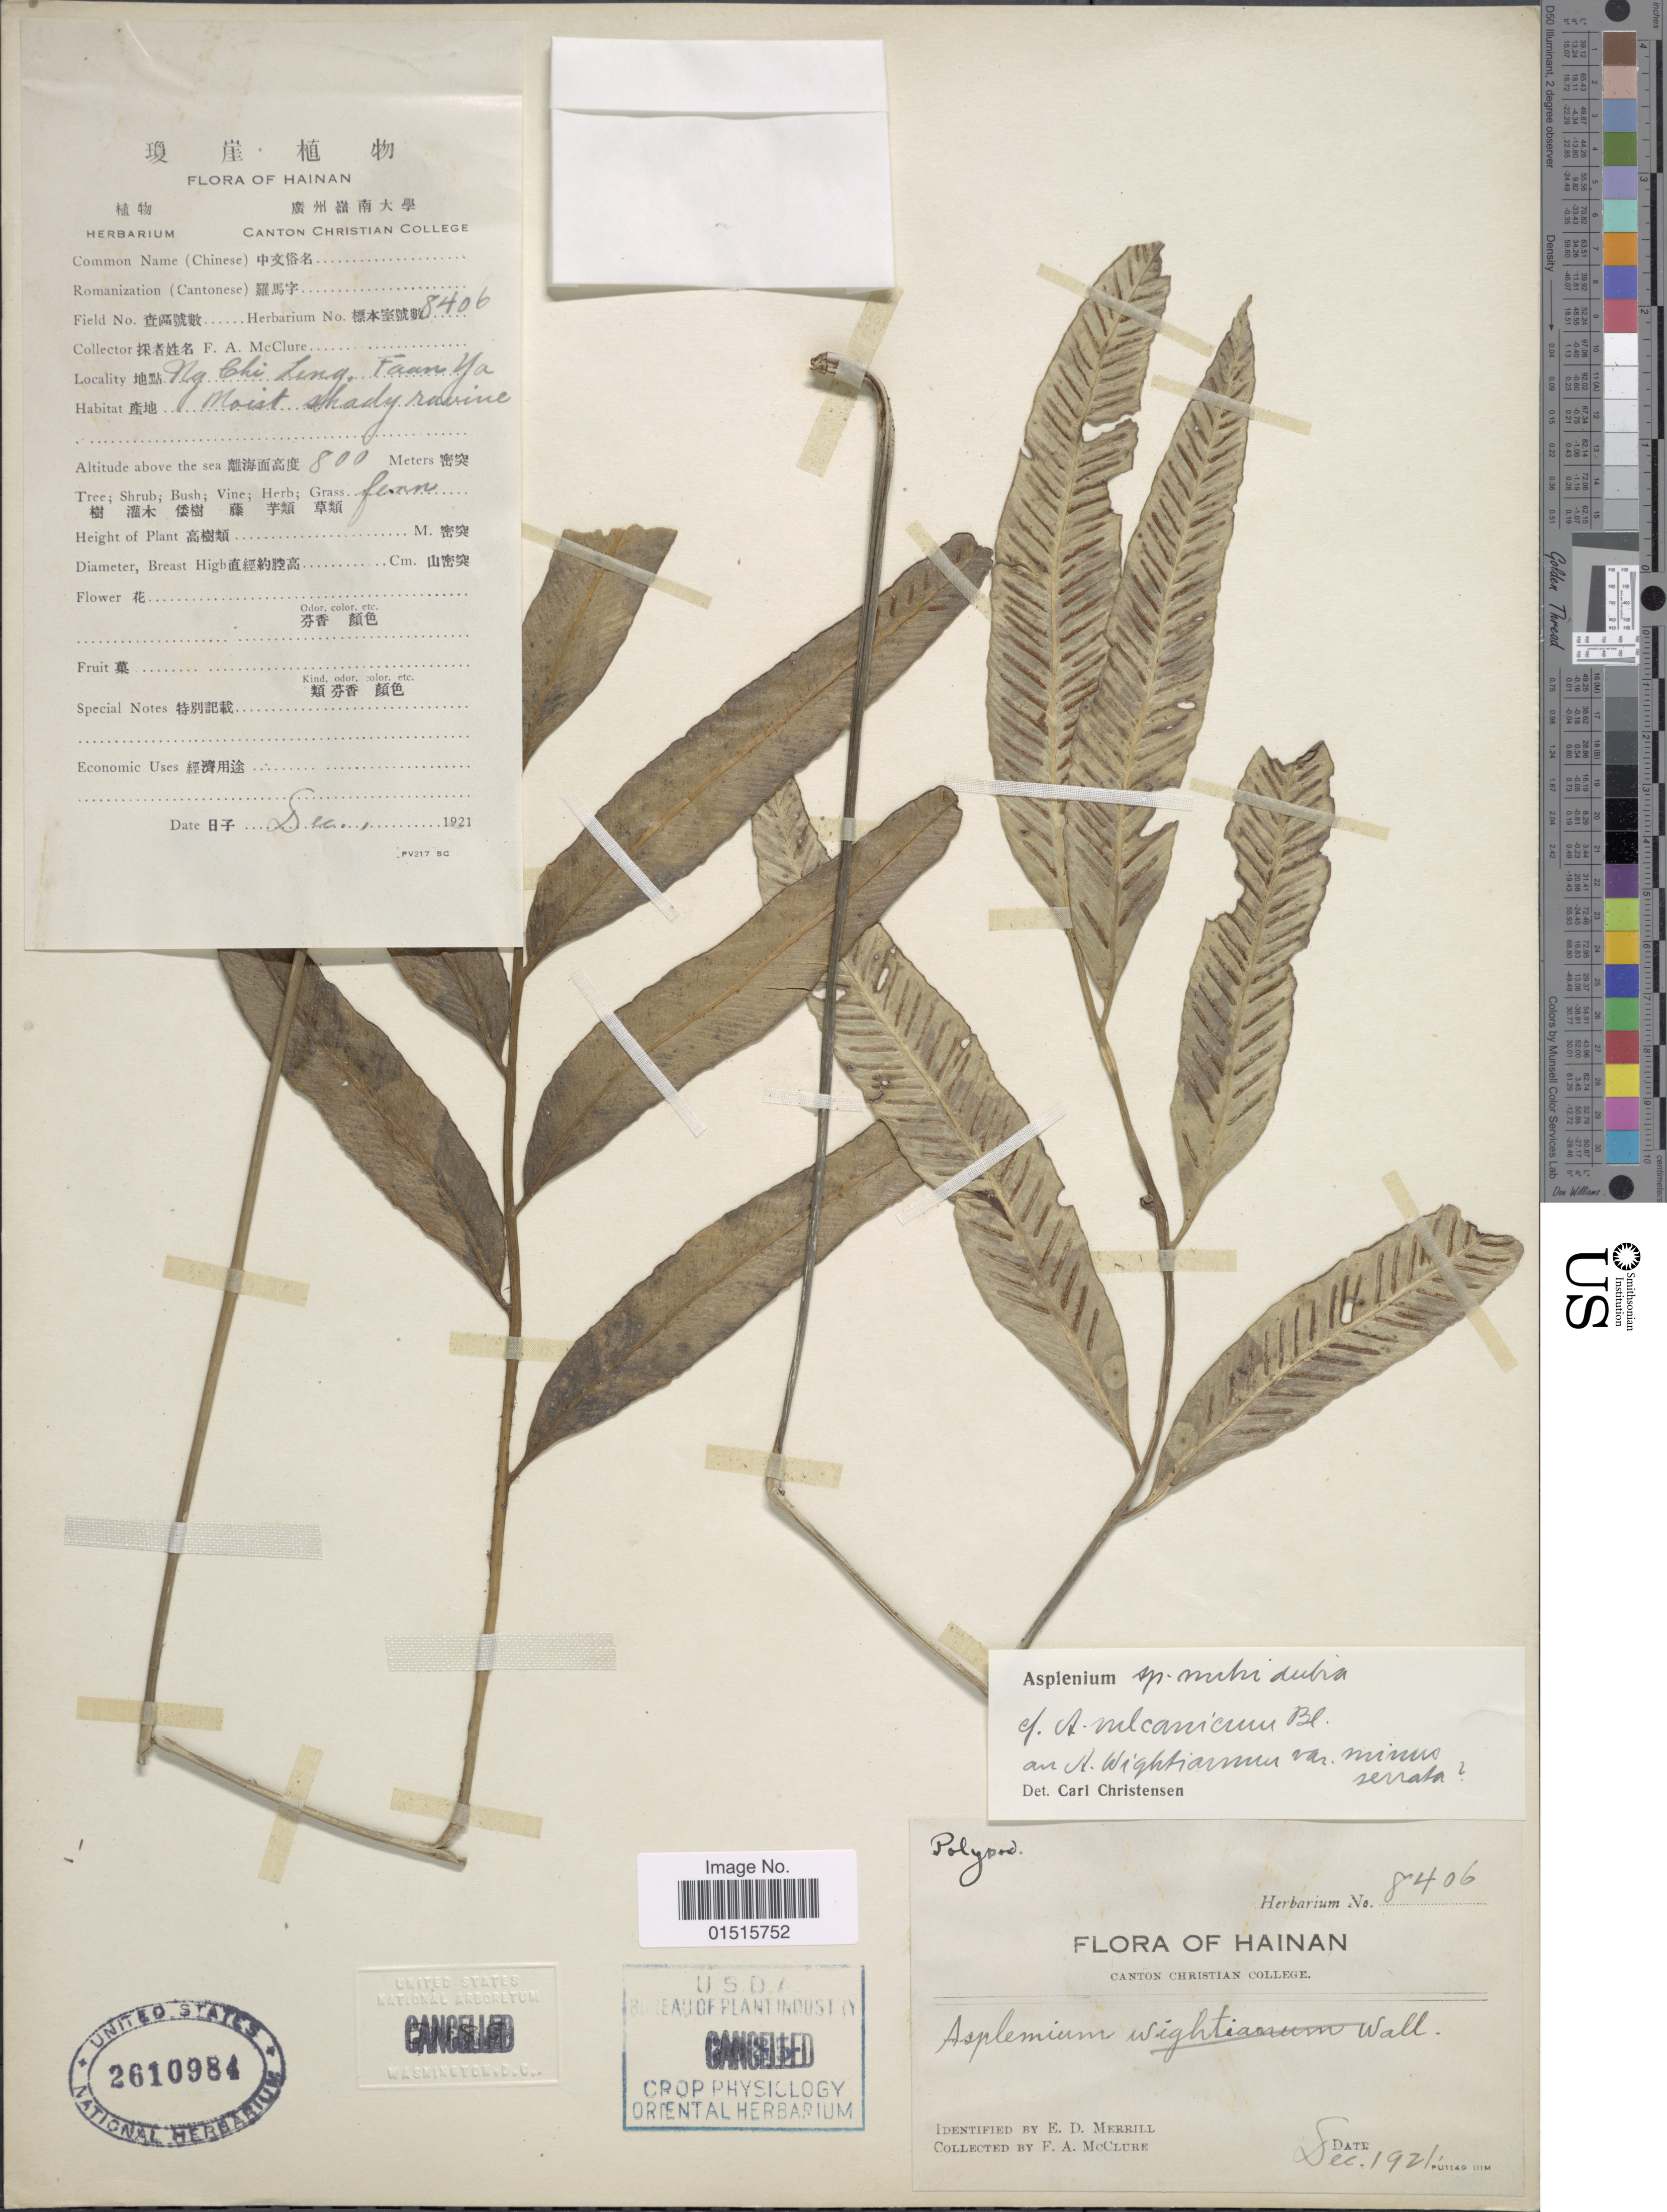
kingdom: Plantae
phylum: Tracheophyta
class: Polypodiopsida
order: Polypodiales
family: Aspleniaceae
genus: Asplenium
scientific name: Asplenium vulcanicum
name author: Blume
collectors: F. A. McClure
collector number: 8406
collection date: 1921-12-01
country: China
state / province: Hainan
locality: Ng Chi Leng, Faun Ya [interpreted]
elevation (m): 800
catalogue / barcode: US 2610984